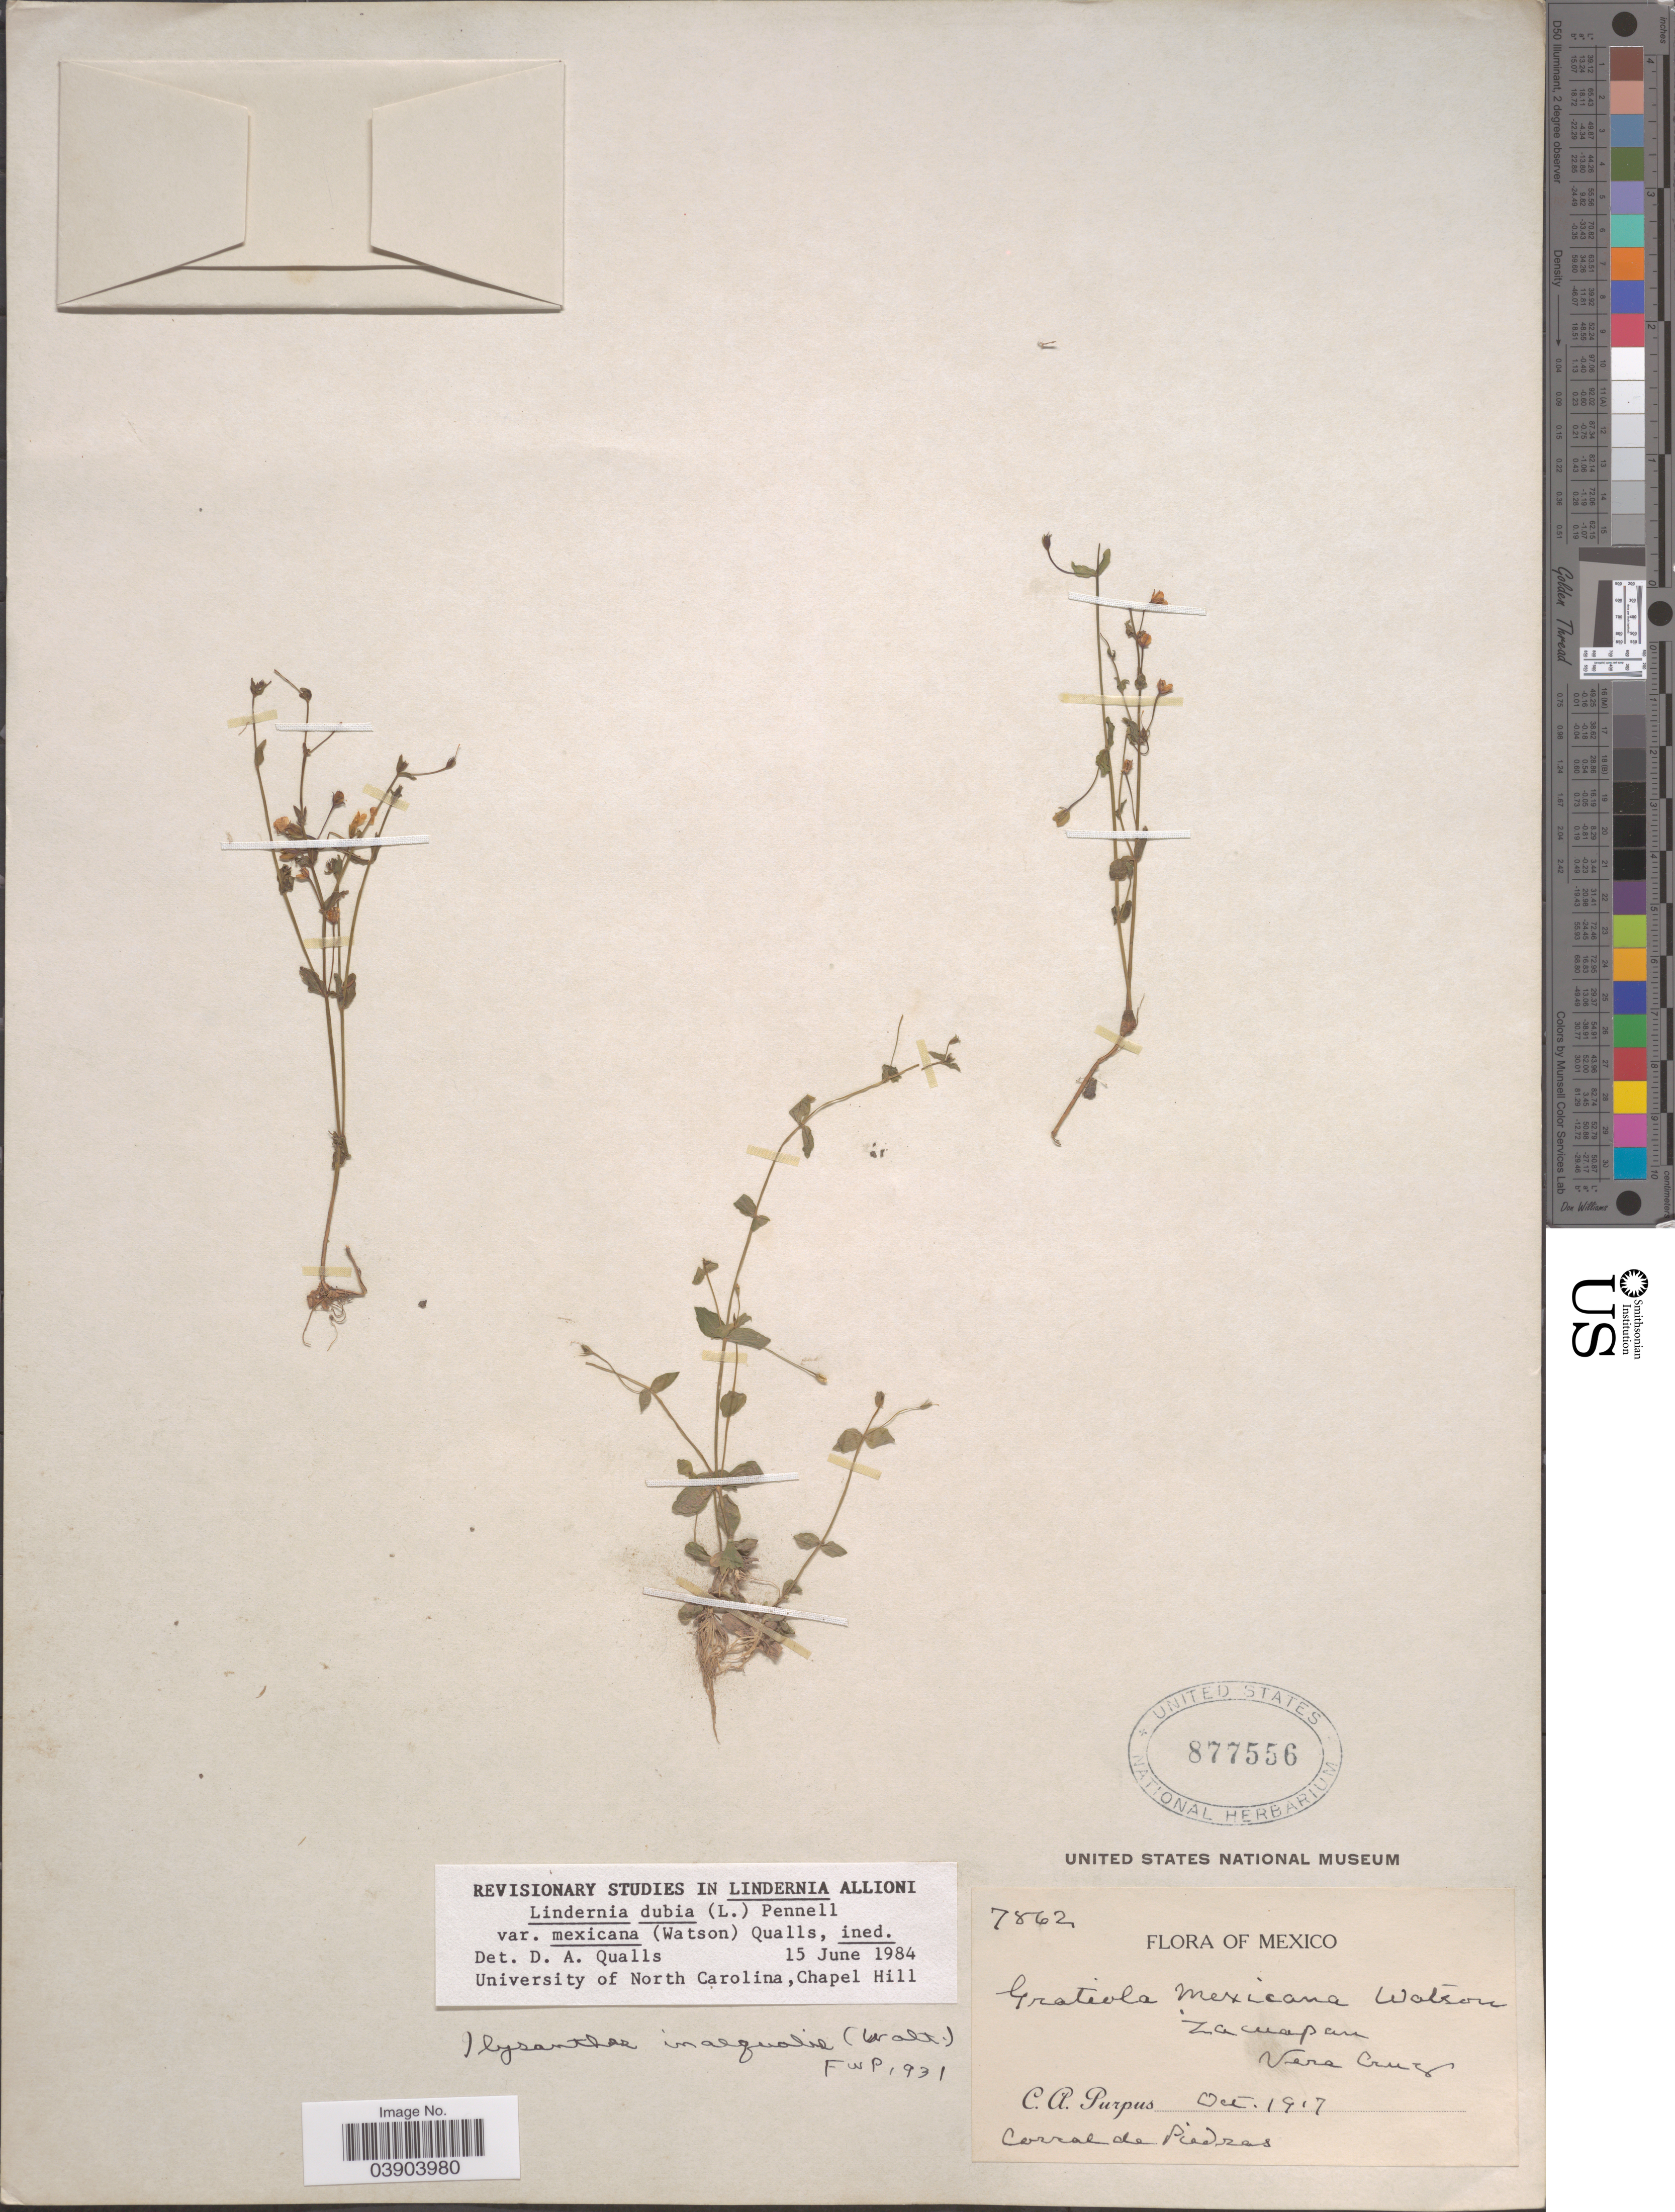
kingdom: Plantae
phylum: Tracheophyta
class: Magnoliopsida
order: Lamiales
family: Linderniaceae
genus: Lindernia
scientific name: Lindernia dubia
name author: (L.) Pennell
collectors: C. A. Purpus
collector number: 7862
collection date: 1917-10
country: Mexico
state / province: Veracruz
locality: Zacuapan. Vera Cruz. Corral de Piedras.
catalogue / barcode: US 877556